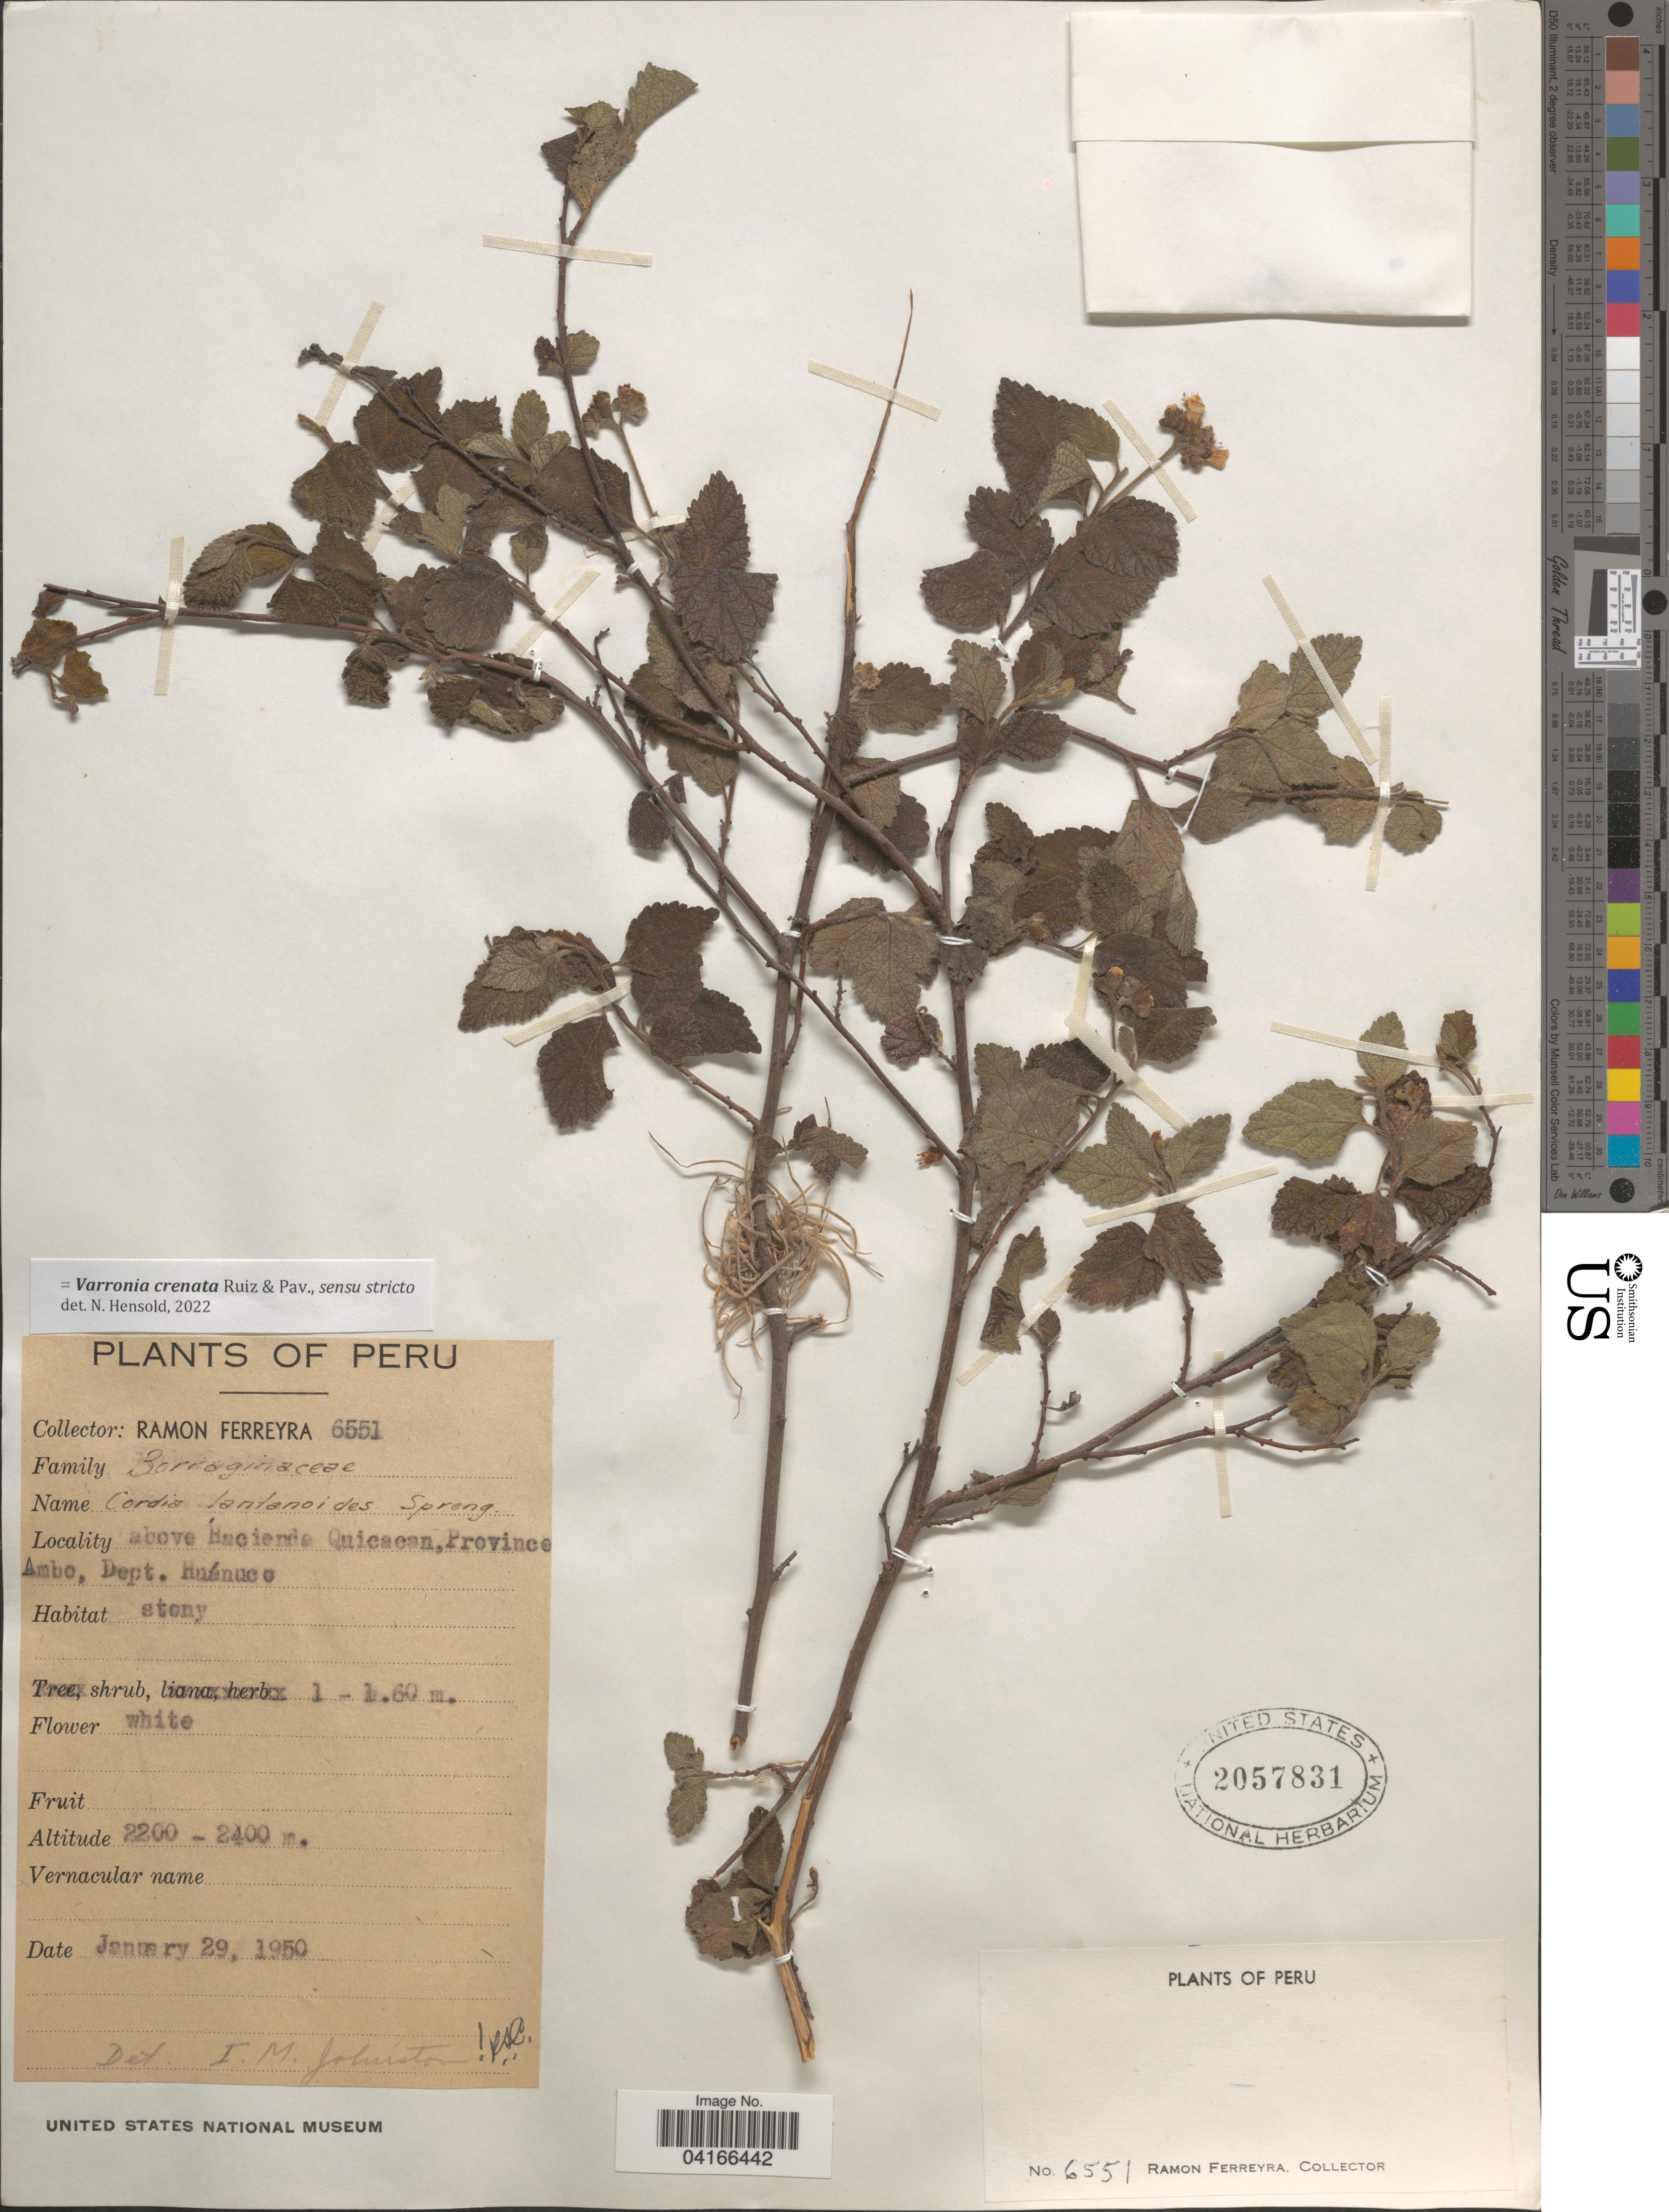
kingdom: Plantae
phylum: Tracheophyta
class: Magnoliopsida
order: Boraginales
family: Cordiaceae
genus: Varronia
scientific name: Varronia crenata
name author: Ruiz & Pav.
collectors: R. A. Ferreyra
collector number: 6551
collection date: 1950-01-29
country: Peru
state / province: Huánuco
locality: Above Haciendo Quicacan,Province Ambo, Dept. Huánuco.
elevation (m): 2200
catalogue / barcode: US 2057831